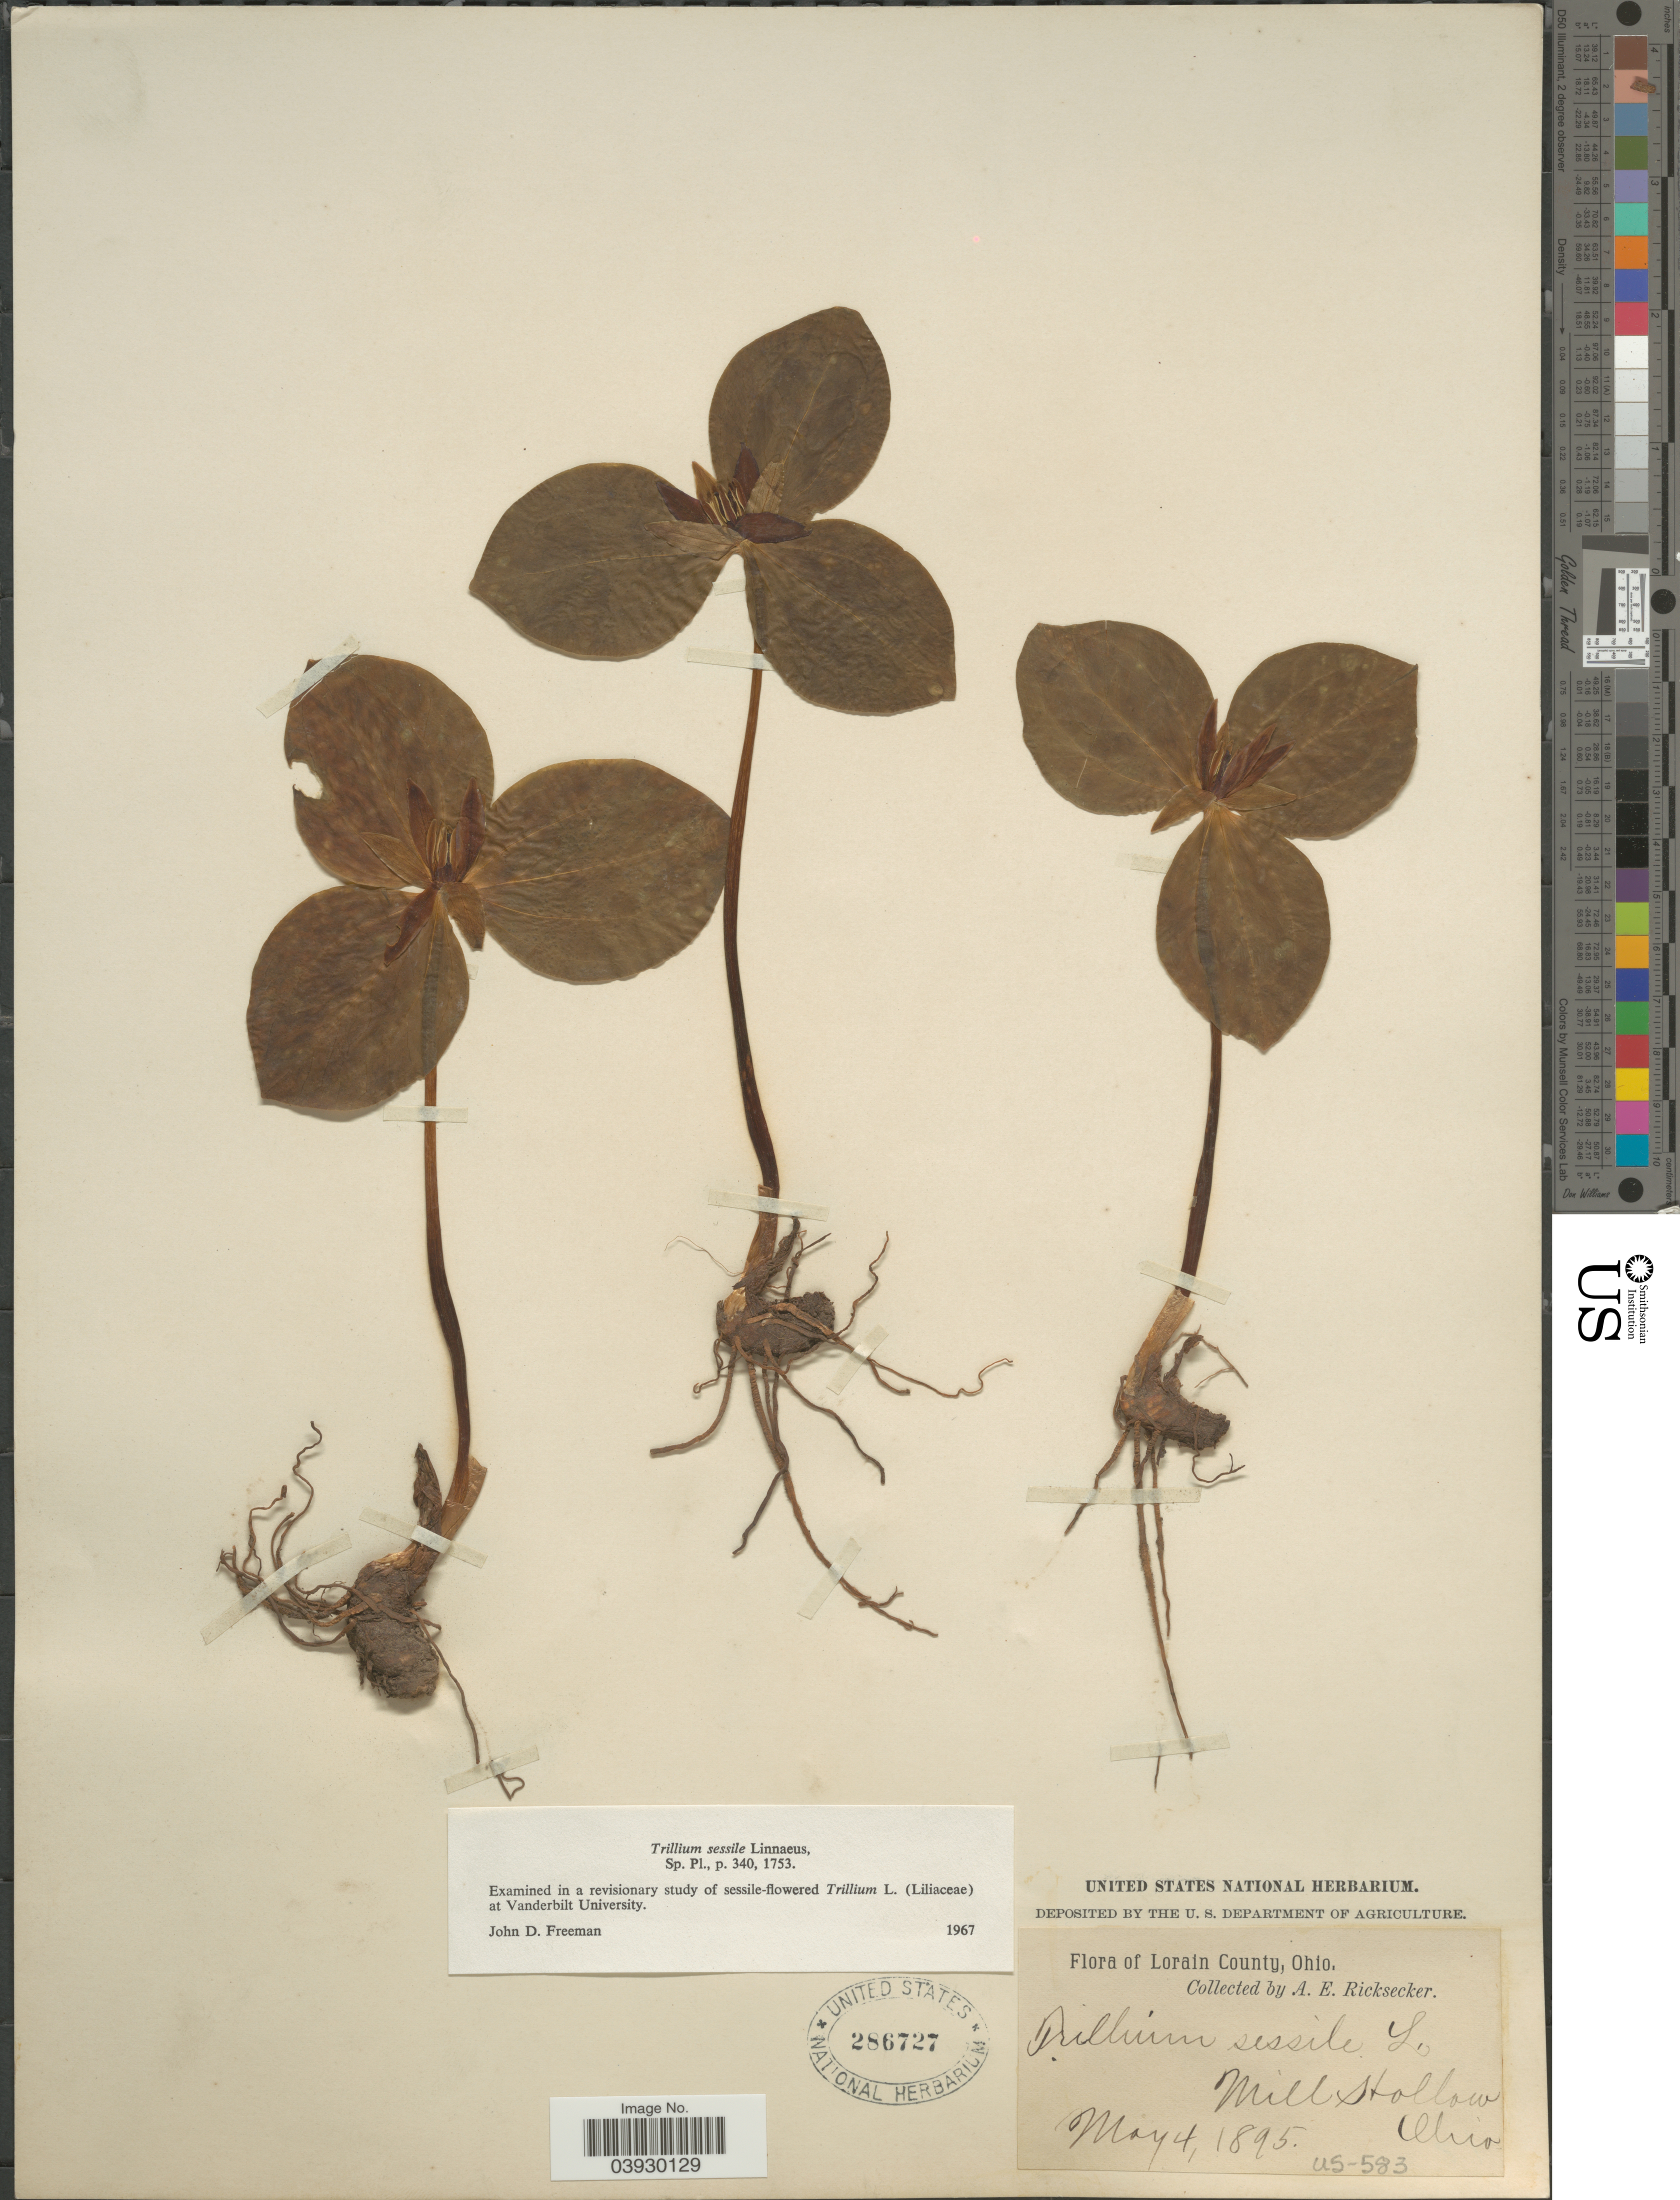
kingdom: Plantae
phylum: Tracheophyta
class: Liliopsida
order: Liliales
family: Melanthiaceae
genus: Trillium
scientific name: Trillium sessile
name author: L.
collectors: A. E. Ricksecker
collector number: US-583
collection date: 1895-05-04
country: United States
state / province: Ohio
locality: Lorain County. Mill Hollow.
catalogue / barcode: US 286727